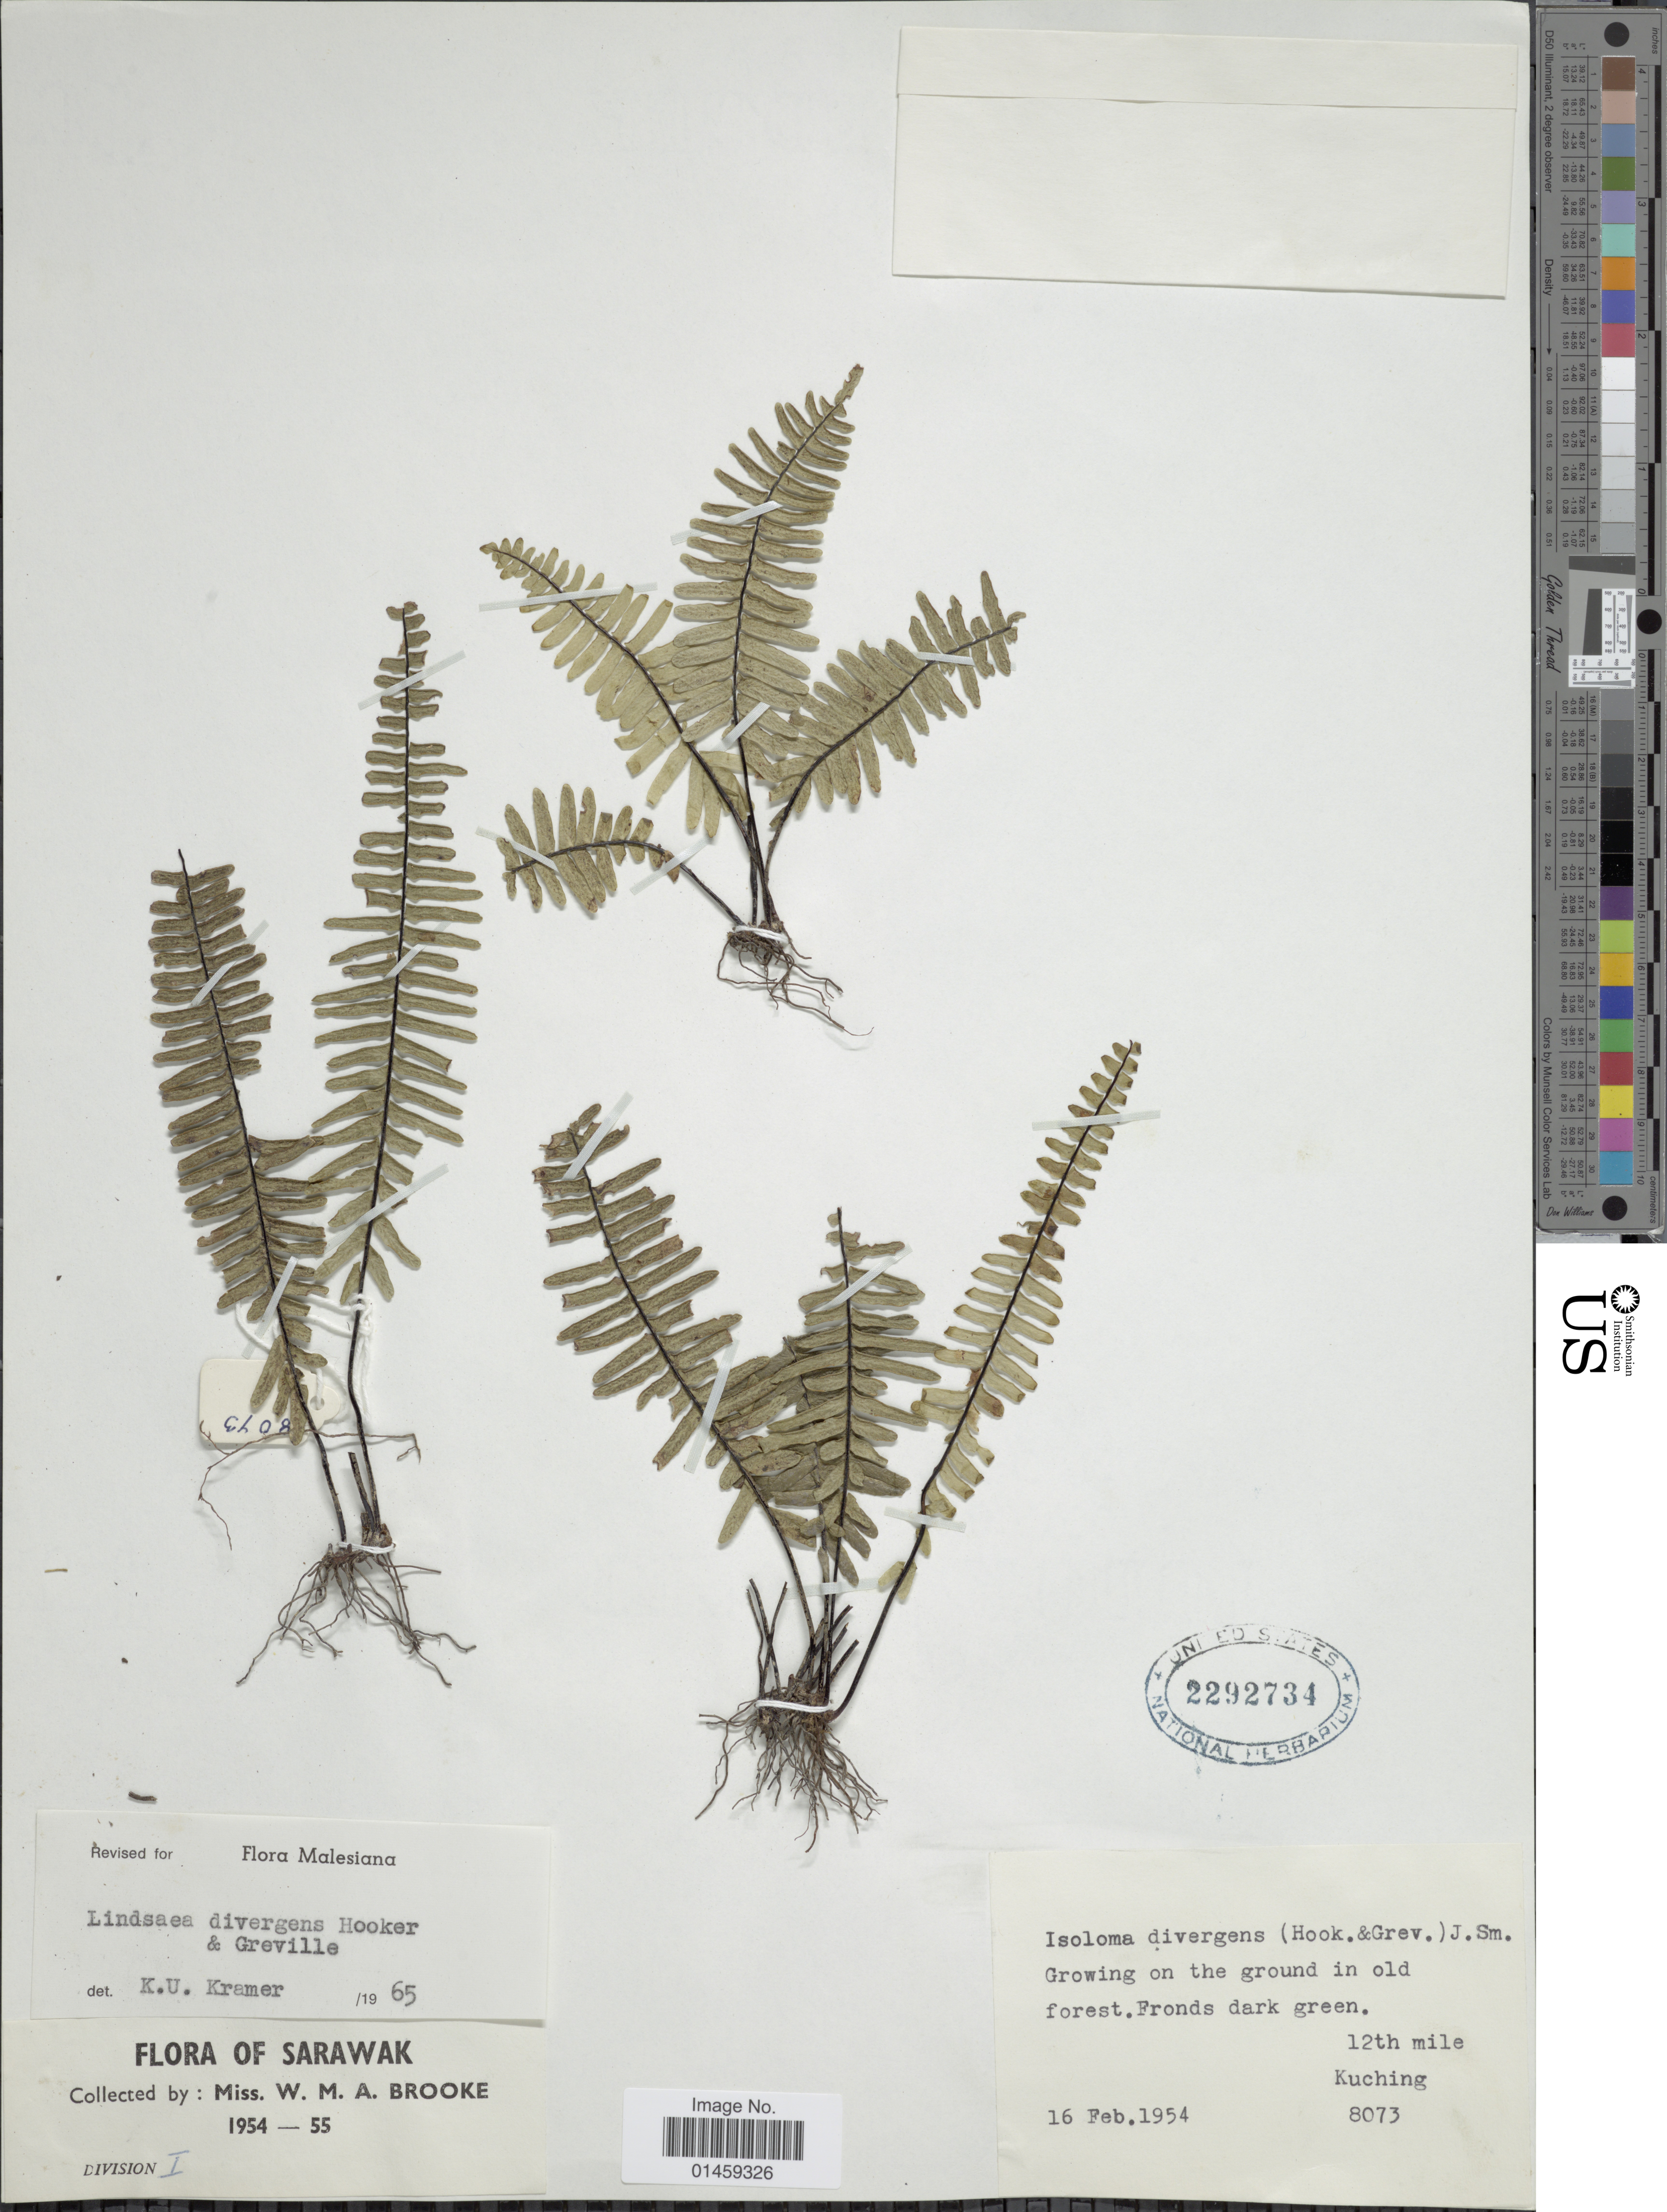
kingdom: Plantae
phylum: Tracheophyta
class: Polypodiopsida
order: Polypodiales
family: Lindsaeaceae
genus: Lindsaea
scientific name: Lindsaea divergens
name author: Wall. ex Hook. & Grev.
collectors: W. Brooke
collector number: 8073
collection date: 1954-02-16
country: Malaysia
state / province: Sarawak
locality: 12th mile Kuching.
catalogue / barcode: US 2292734